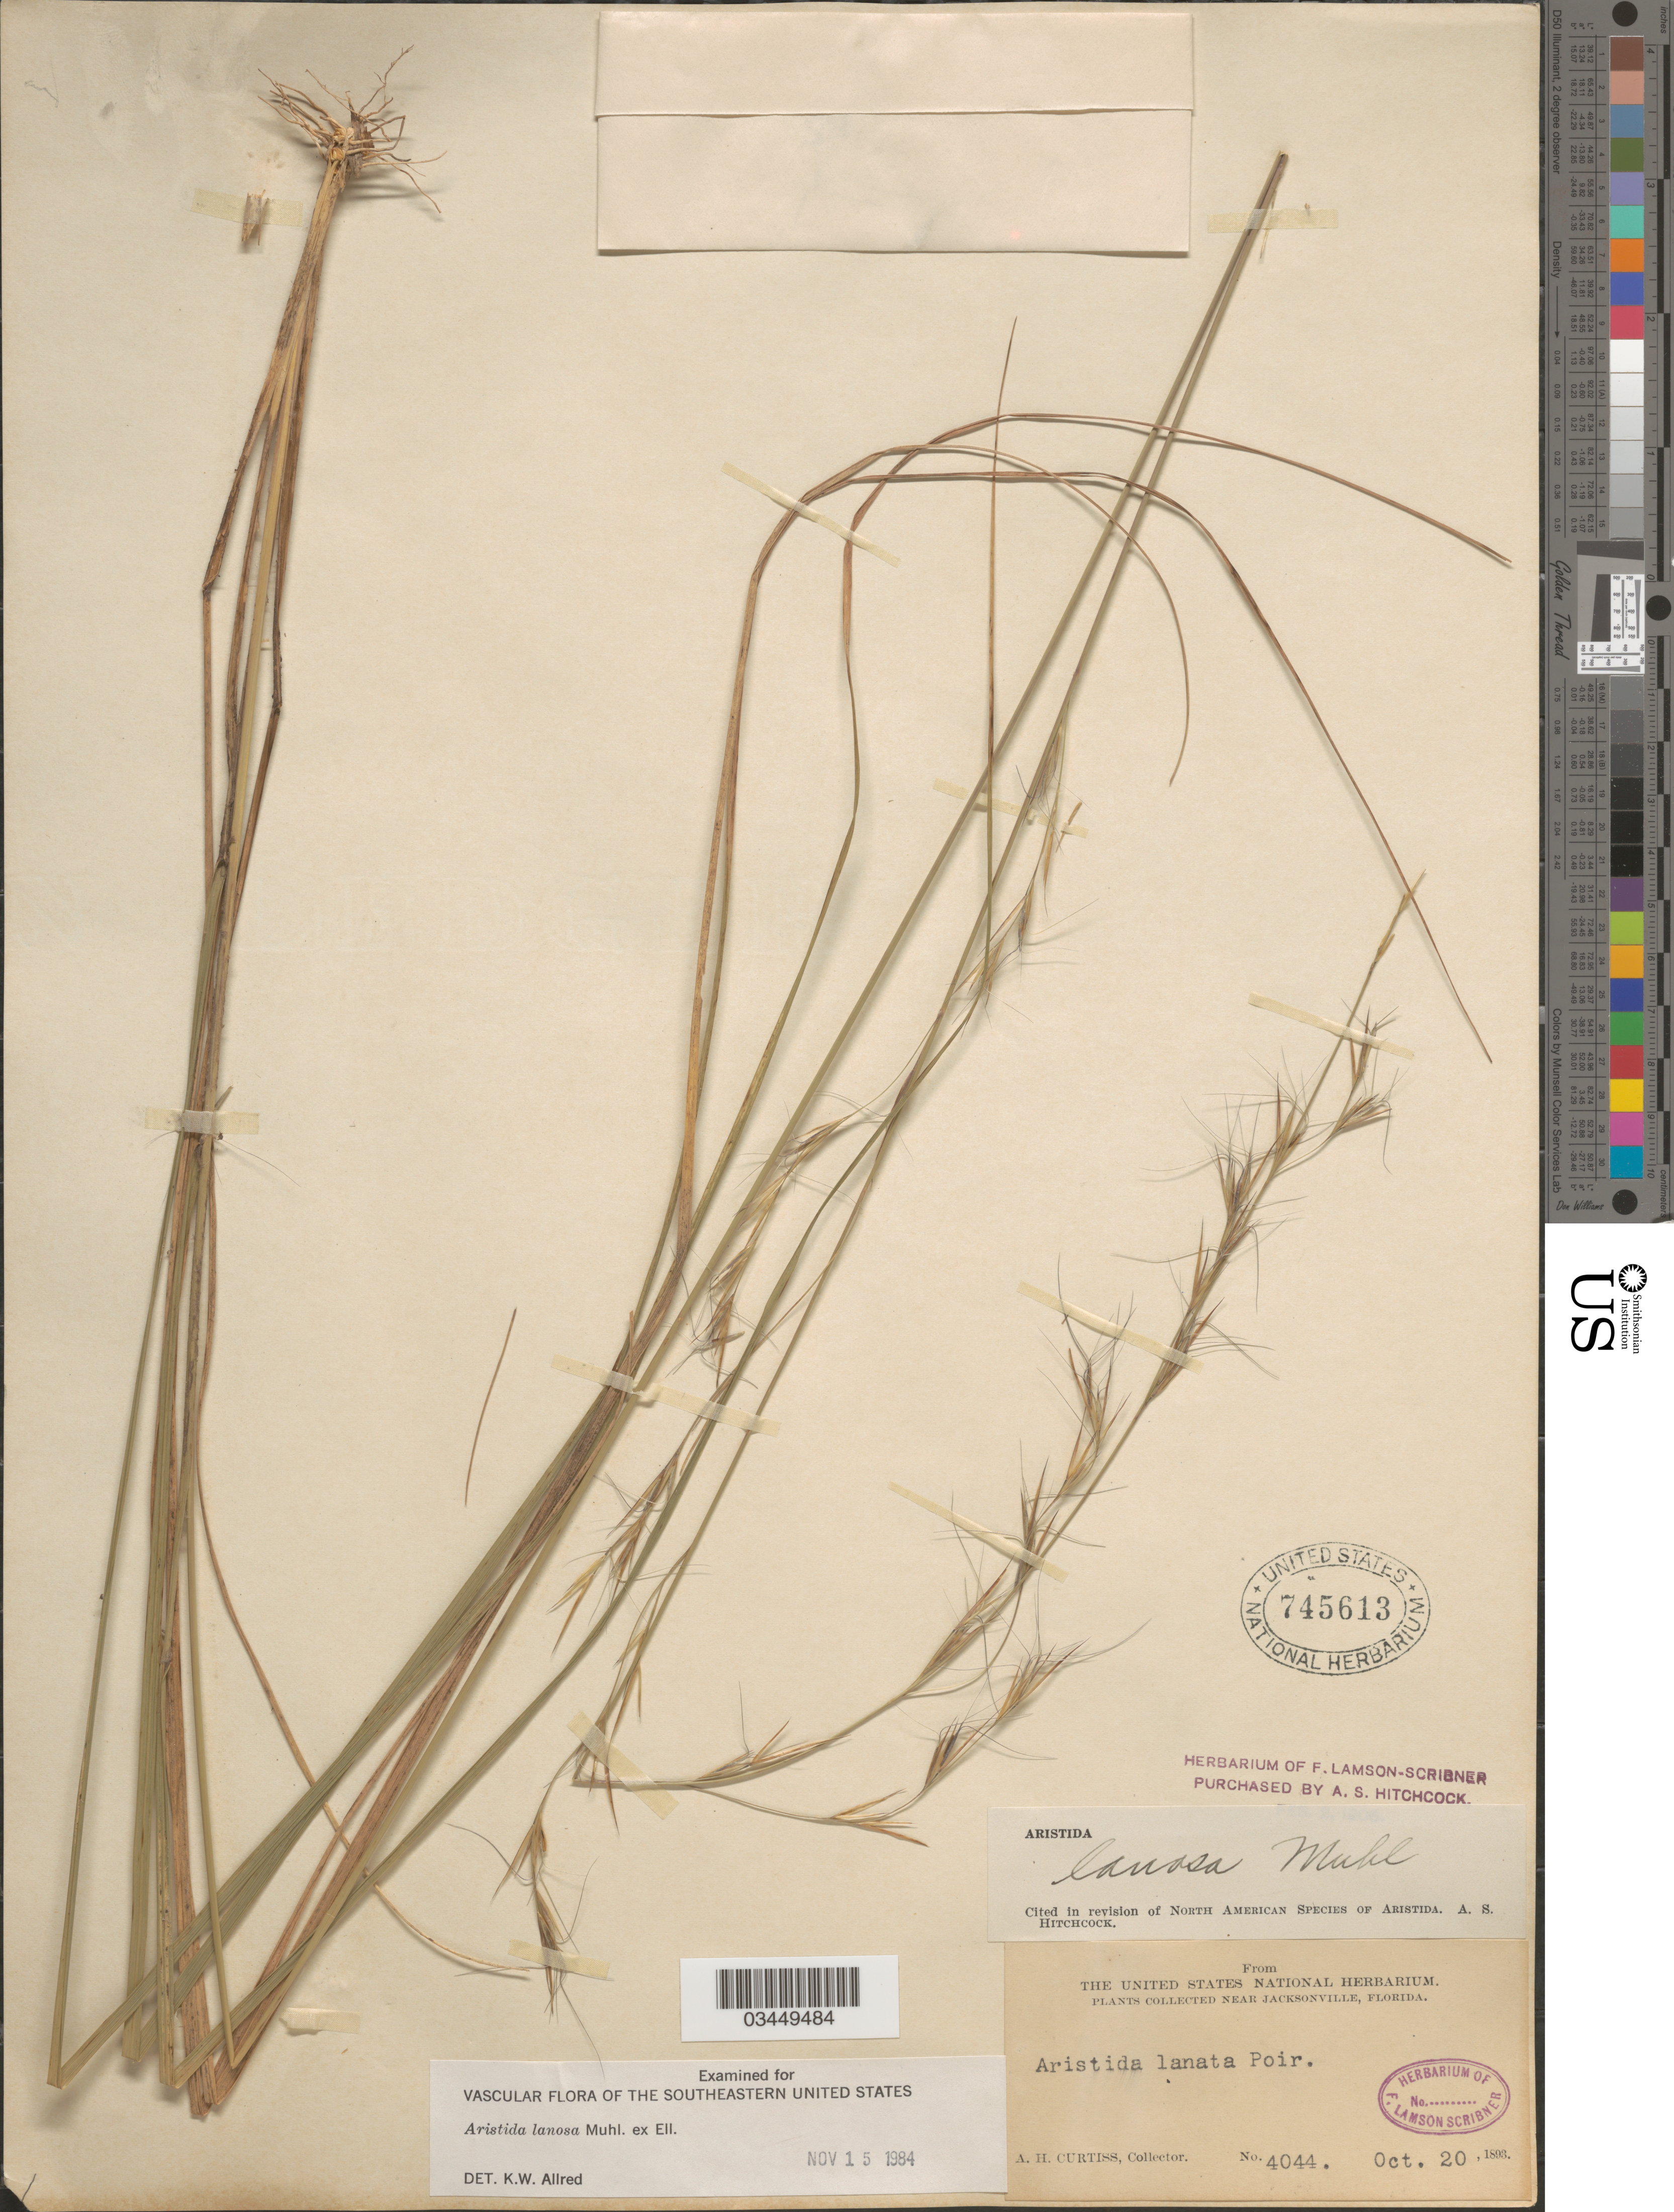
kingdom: Plantae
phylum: Tracheophyta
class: Liliopsida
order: Poales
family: Poaceae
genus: Aristida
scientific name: Aristida lanosa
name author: Muhl.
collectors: A. H. Curtiss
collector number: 4044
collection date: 1893-10-20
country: United States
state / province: Florida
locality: Near Jacksonville.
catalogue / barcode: US 745613